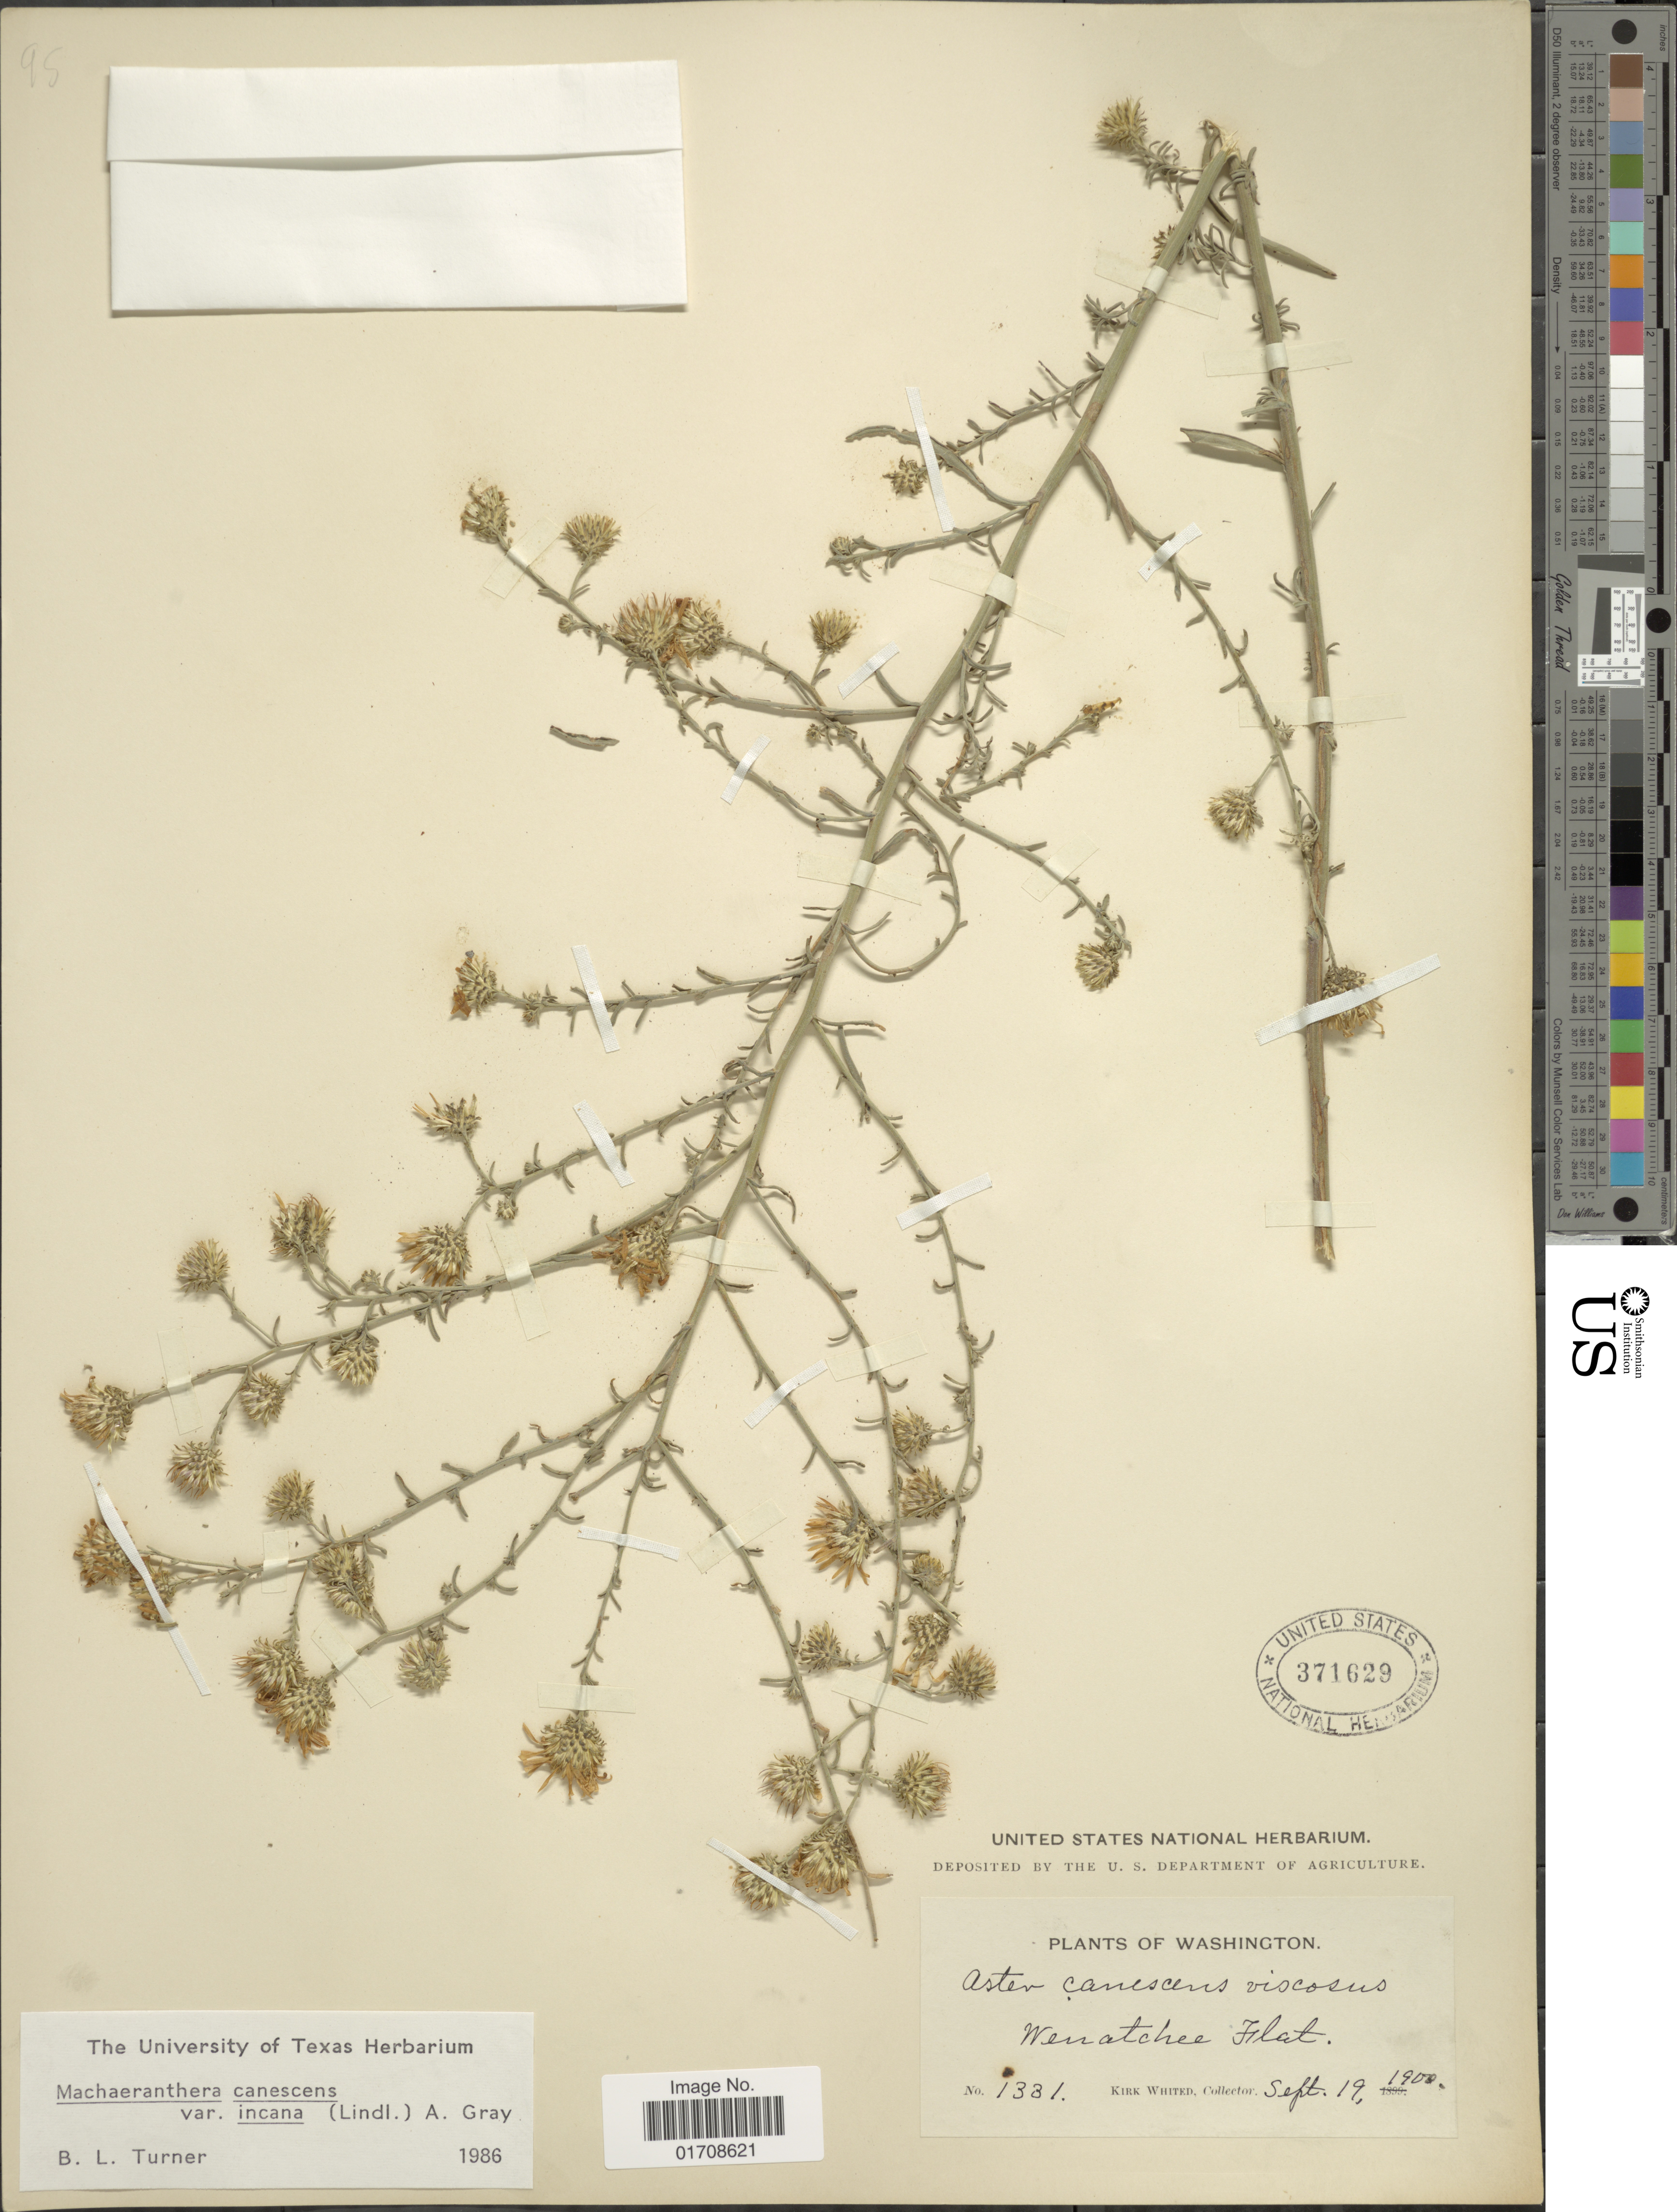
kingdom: Plantae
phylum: Tracheophyta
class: Magnoliopsida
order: Asterales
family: Asteraceae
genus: Machaeranthera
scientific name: Machaeranthera canescens var. incana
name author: (Lindl.) A. Gray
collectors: K. Whited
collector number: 1331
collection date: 1900-09-19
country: United States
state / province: Washington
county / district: Chelan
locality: Wenatchee Flat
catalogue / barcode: US 371629